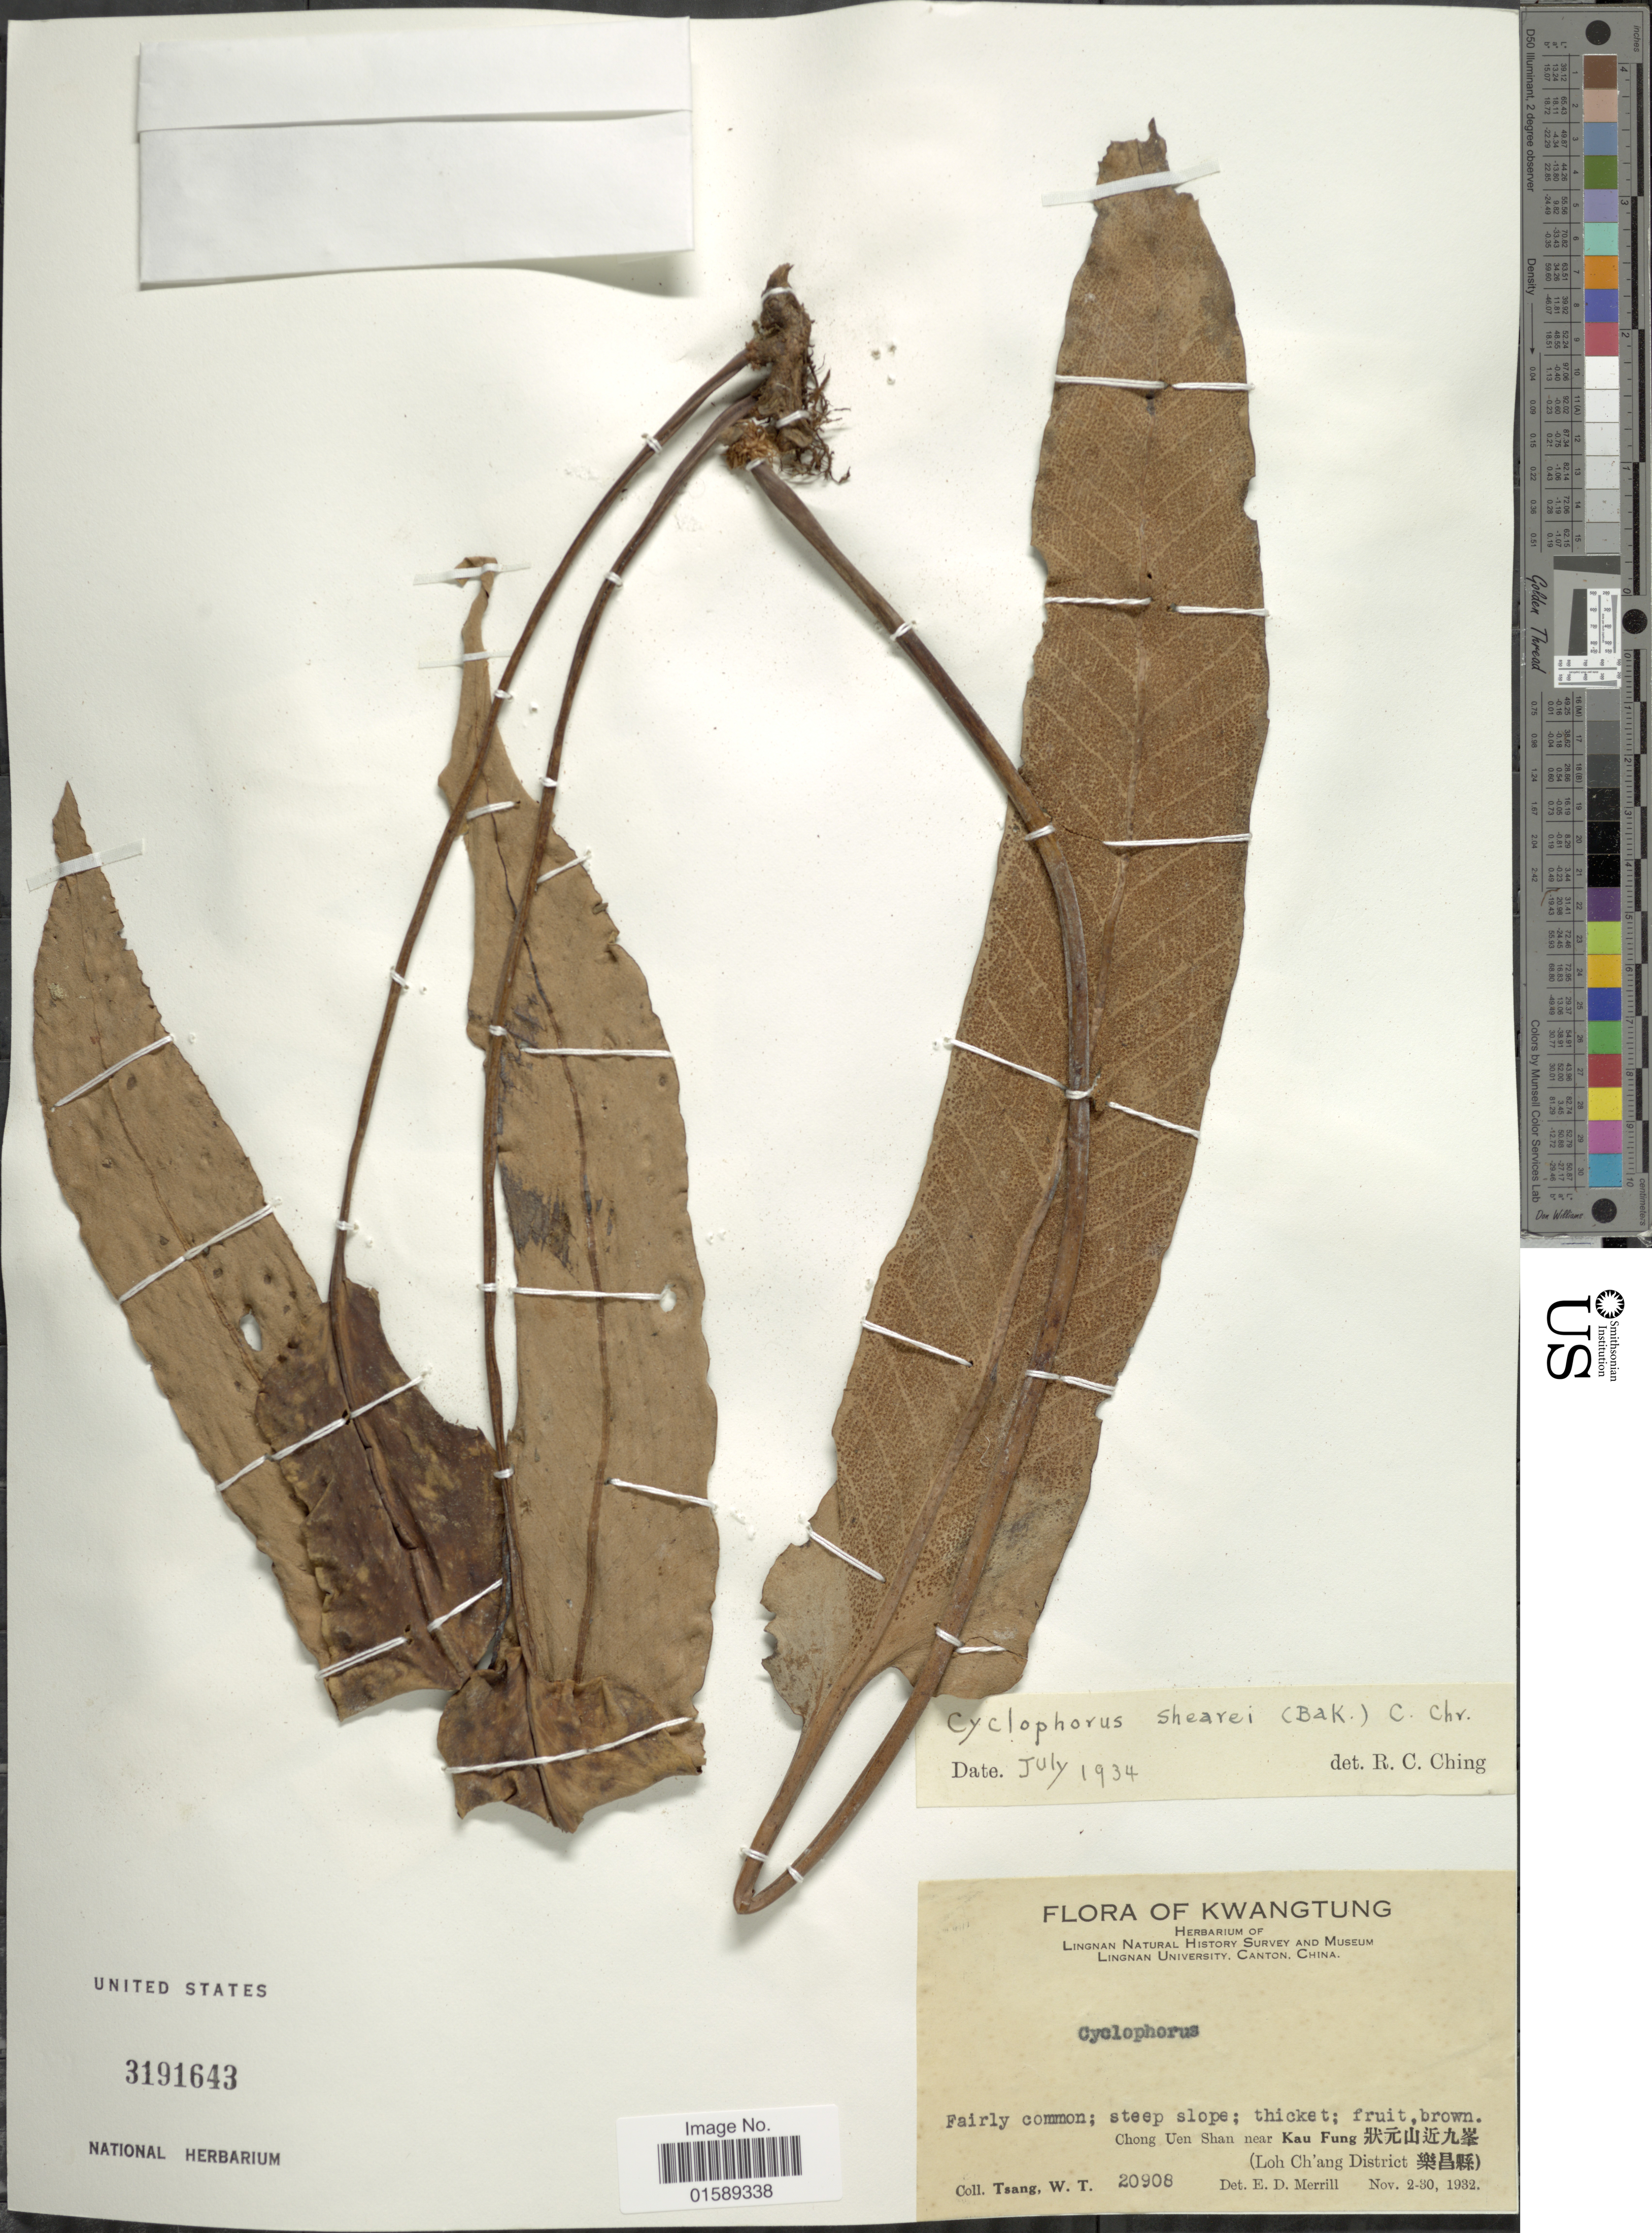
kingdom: Plantae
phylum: Tracheophyta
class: Polypodiopsida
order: Polypodiales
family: Polypodiaceae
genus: Pyrrosia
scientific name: Pyrrosia sheareri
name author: (Baker) Ching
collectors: W. T. Tsang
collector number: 20908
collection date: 1932-11-02/1932-11-30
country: China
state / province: Guangdong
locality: Kwangtung, Chong Uen Shan near Kau Fung (Loh Ch'ang District ).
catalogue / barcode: US 3191643